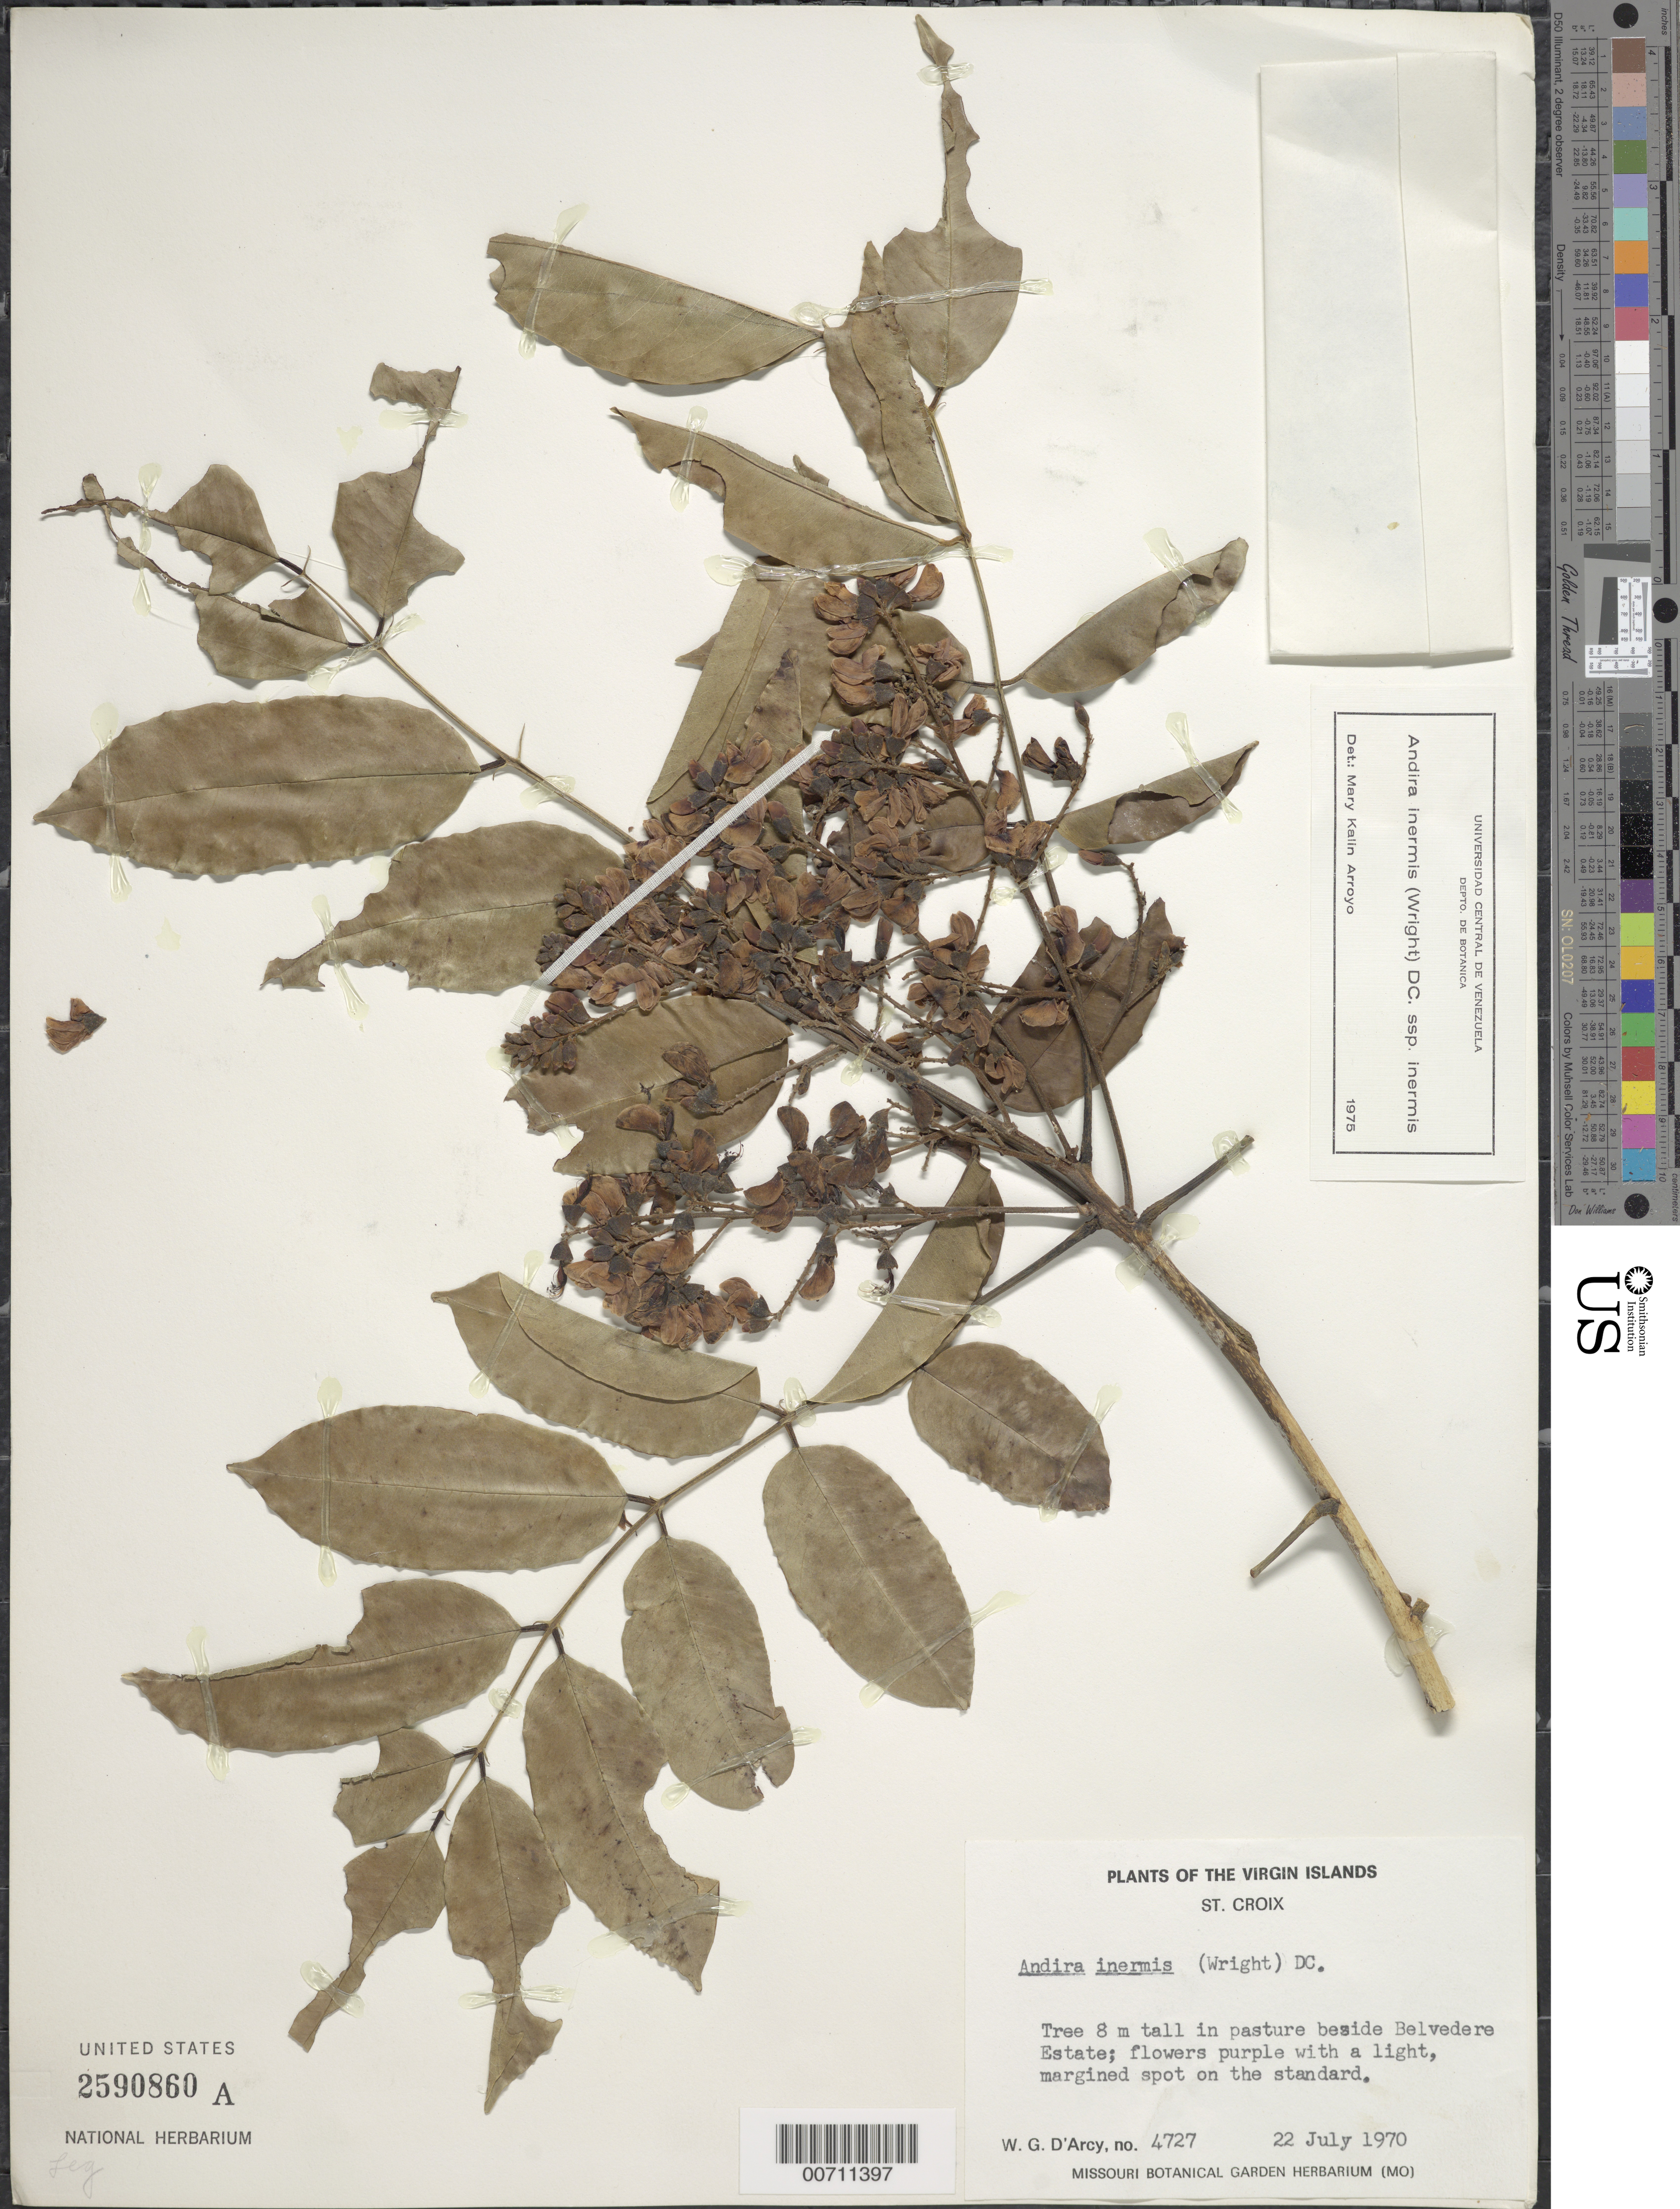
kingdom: Plantae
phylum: Tracheophyta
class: Magnoliopsida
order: Fabales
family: Fabaceae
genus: Andira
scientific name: Andira inermis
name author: (W. Wright) Kunth ex DC.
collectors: W. G. D'Arcy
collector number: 4727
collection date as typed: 22 Jul 1970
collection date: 1970-07-22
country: U.S. Virgin Islands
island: St. Croix Island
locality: Belvedere Estate, beside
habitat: In pasture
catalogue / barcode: US 2590860A